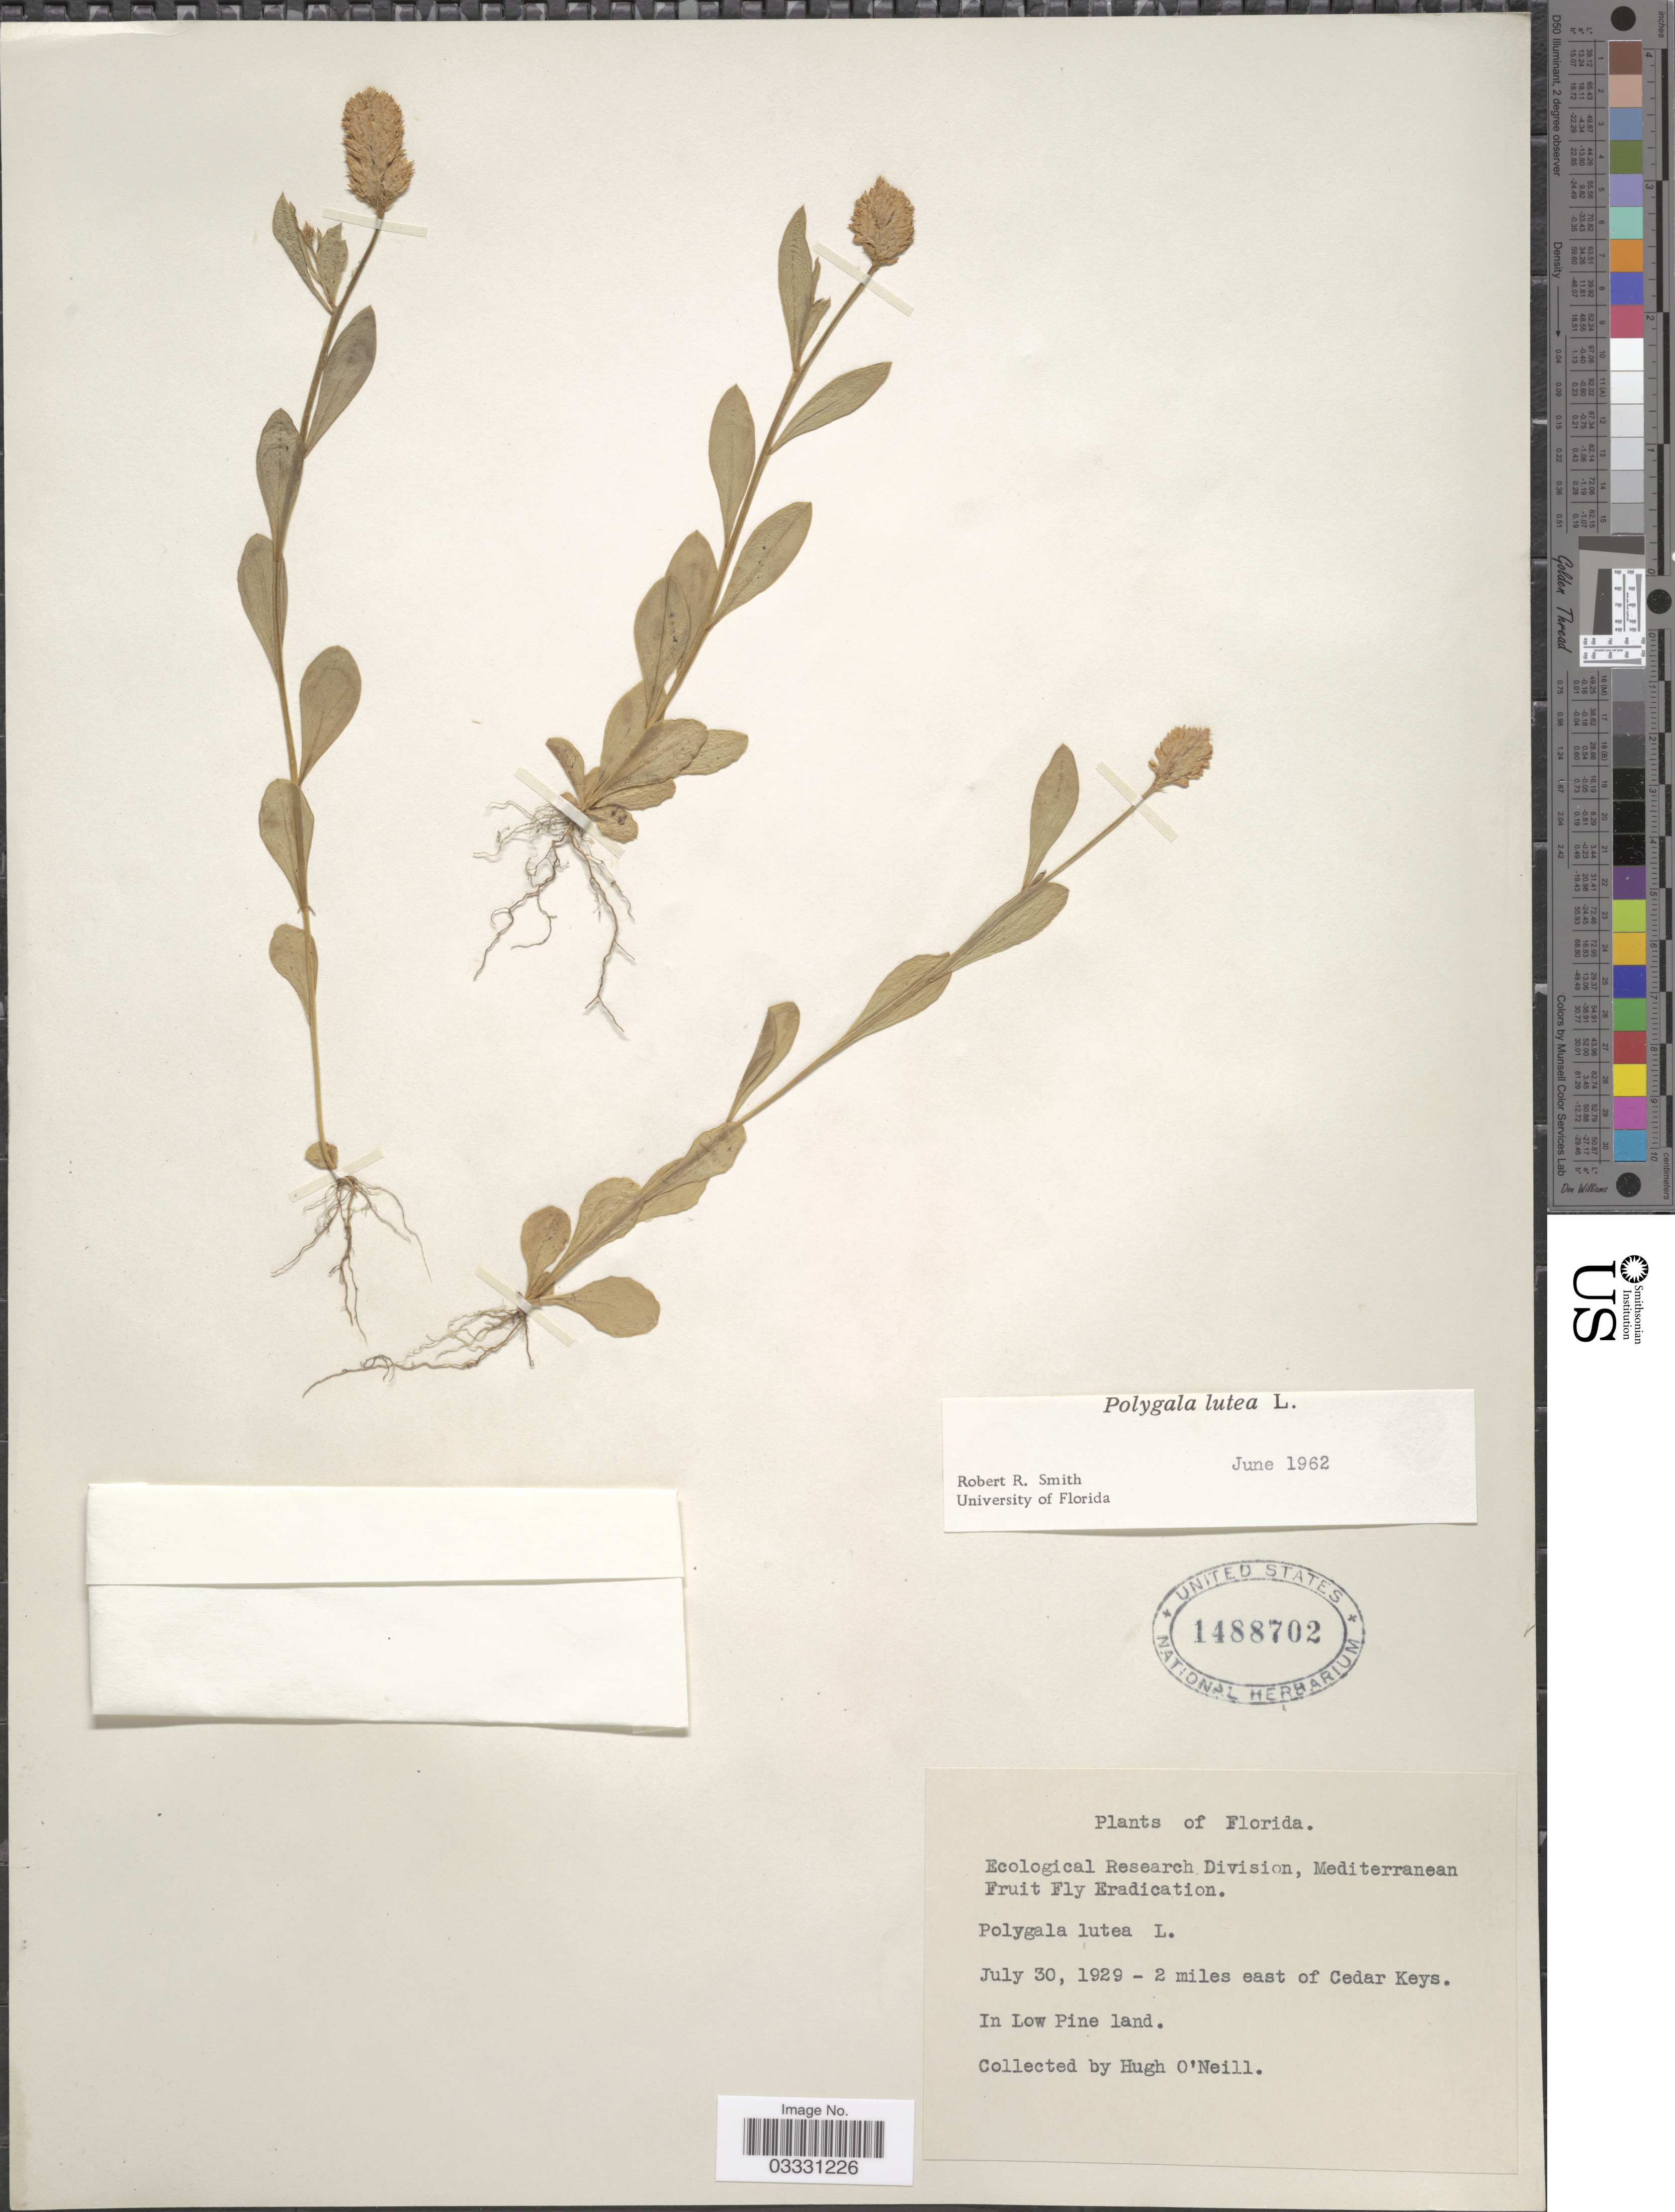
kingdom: Plantae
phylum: Tracheophyta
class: Magnoliopsida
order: Fabales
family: Polygalaceae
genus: Polygala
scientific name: Polygala lutea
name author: L.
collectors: H. O'Neill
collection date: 1929-07-30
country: United States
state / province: Florida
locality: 2 miles east of Cedar Keys.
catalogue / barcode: US 1488702